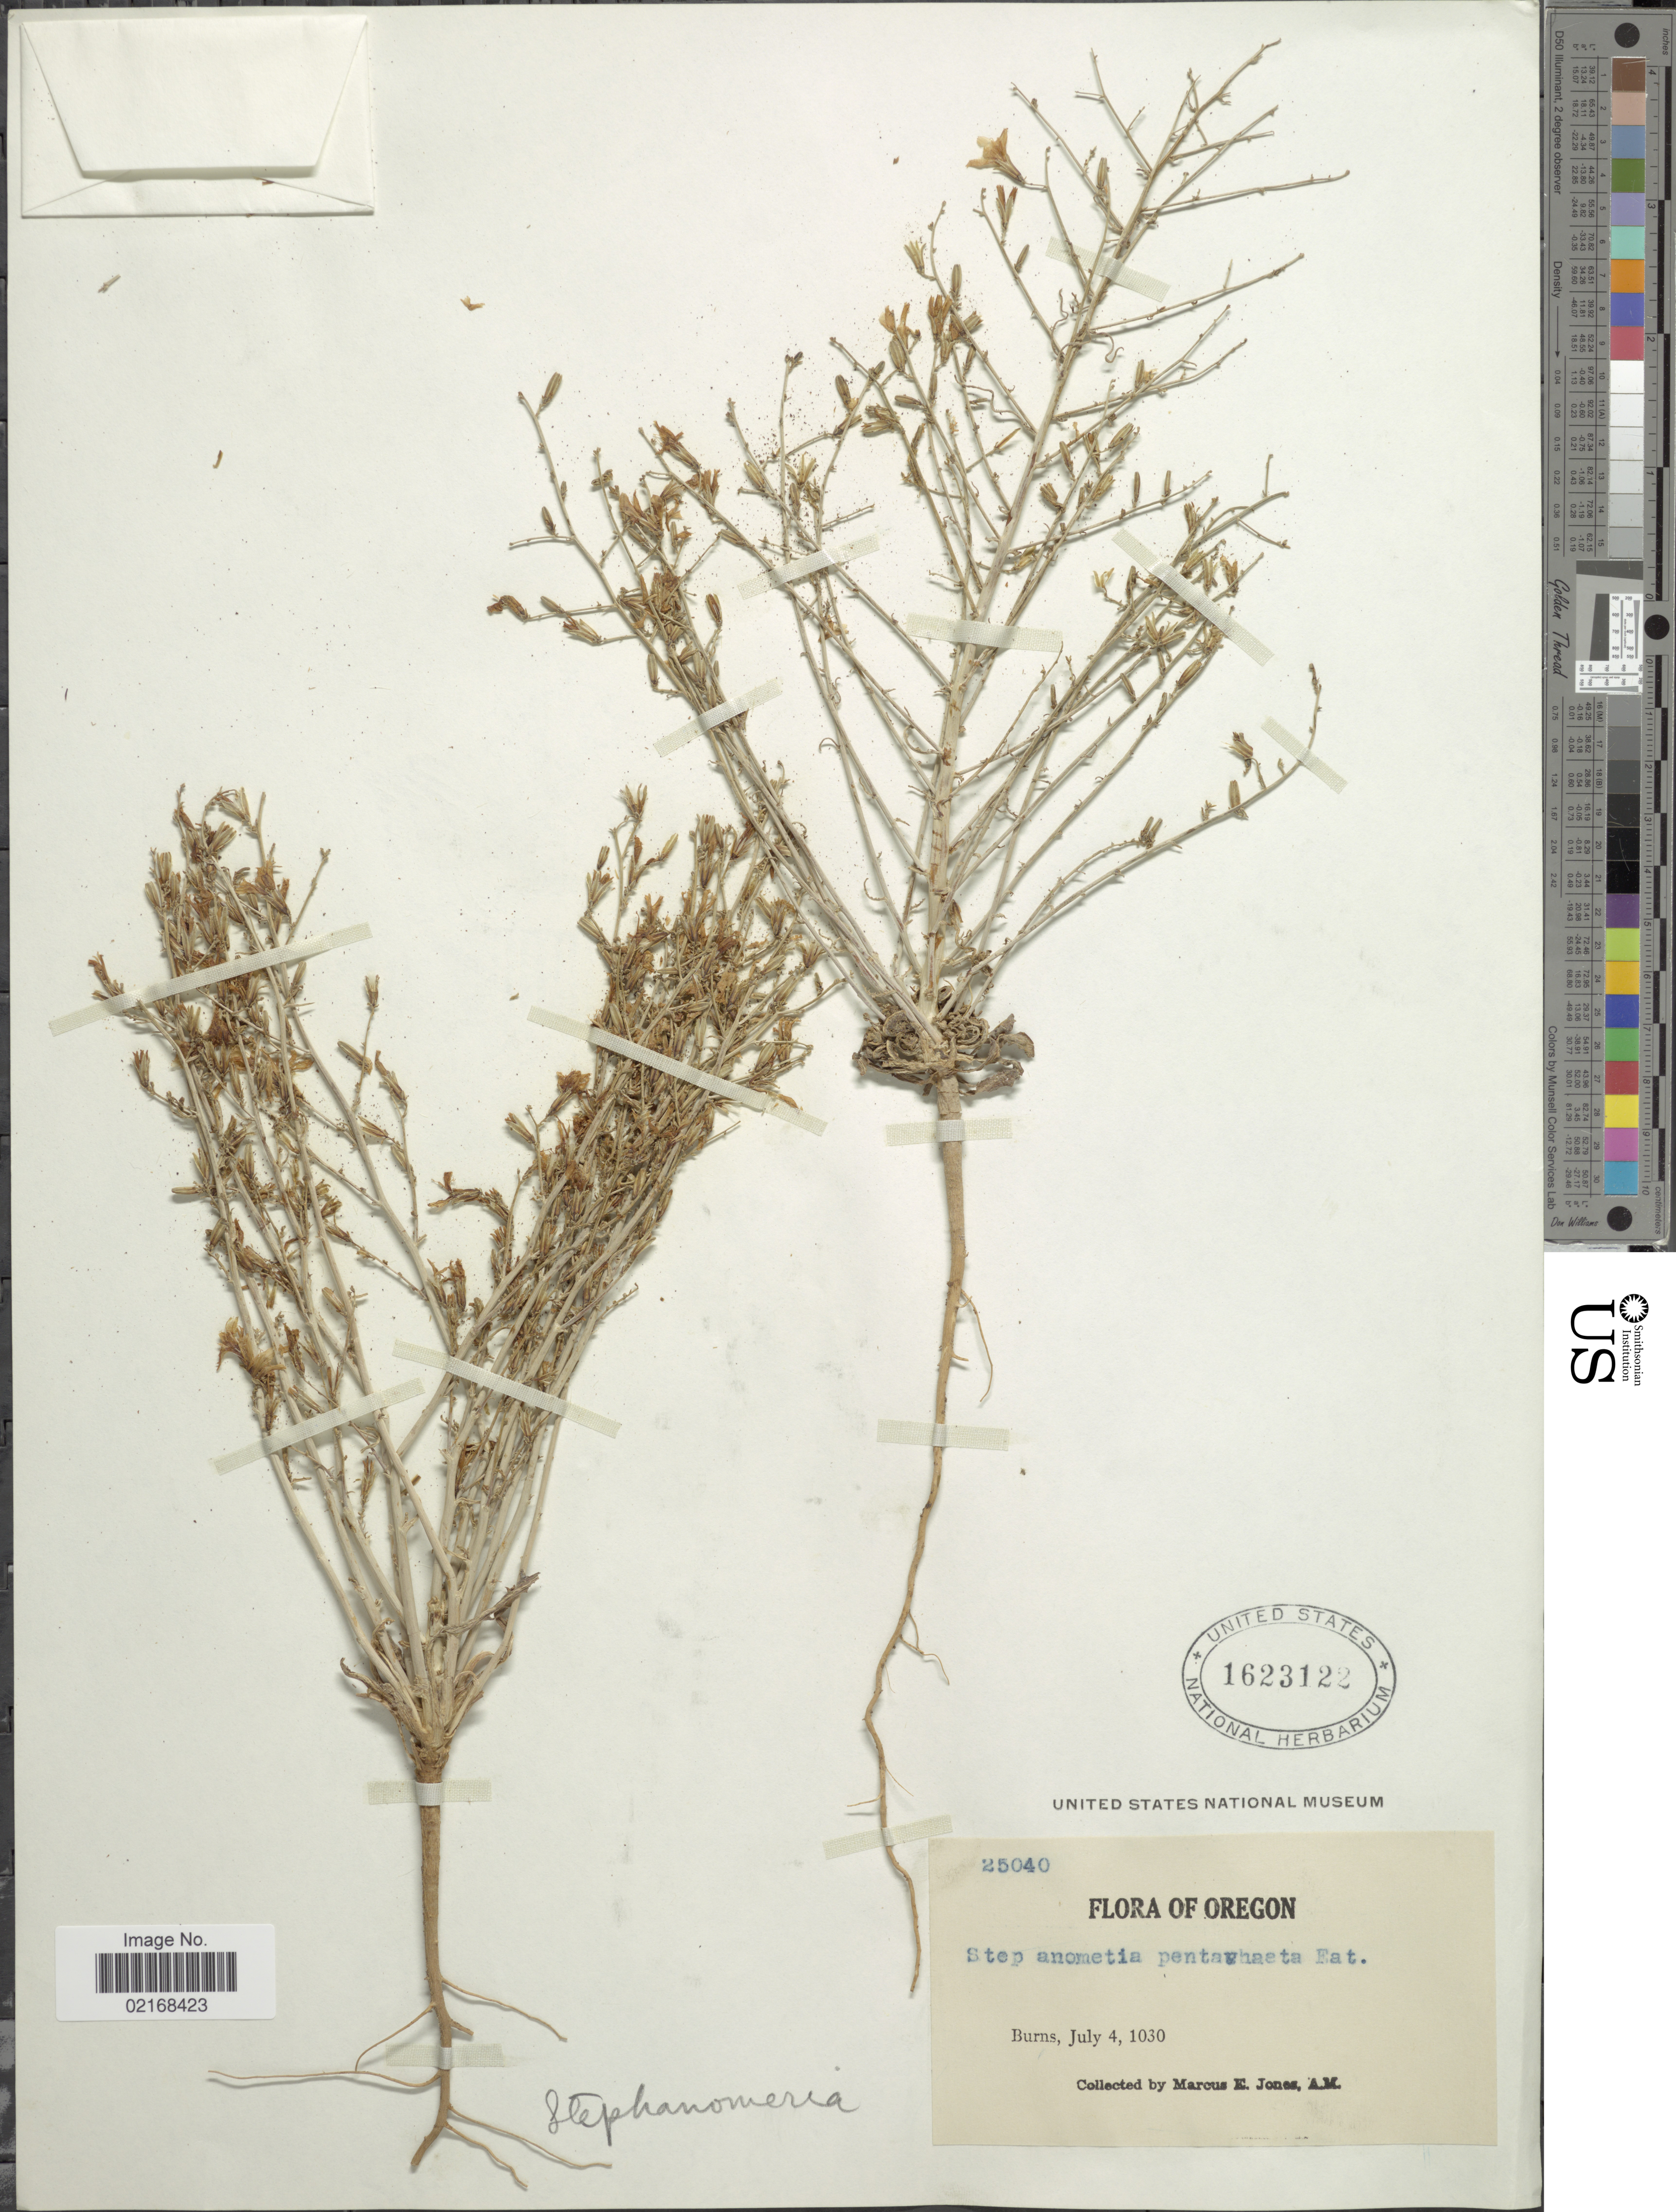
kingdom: Plantae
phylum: Tracheophyta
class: Magnoliopsida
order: Asterales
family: Asteraceae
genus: Stephanomeria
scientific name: Stephanomeria exigua subsp. exigua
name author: Nutt.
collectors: M. E. Jones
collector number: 25040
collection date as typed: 1030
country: United States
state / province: Oregon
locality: Burns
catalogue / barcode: US 1623122